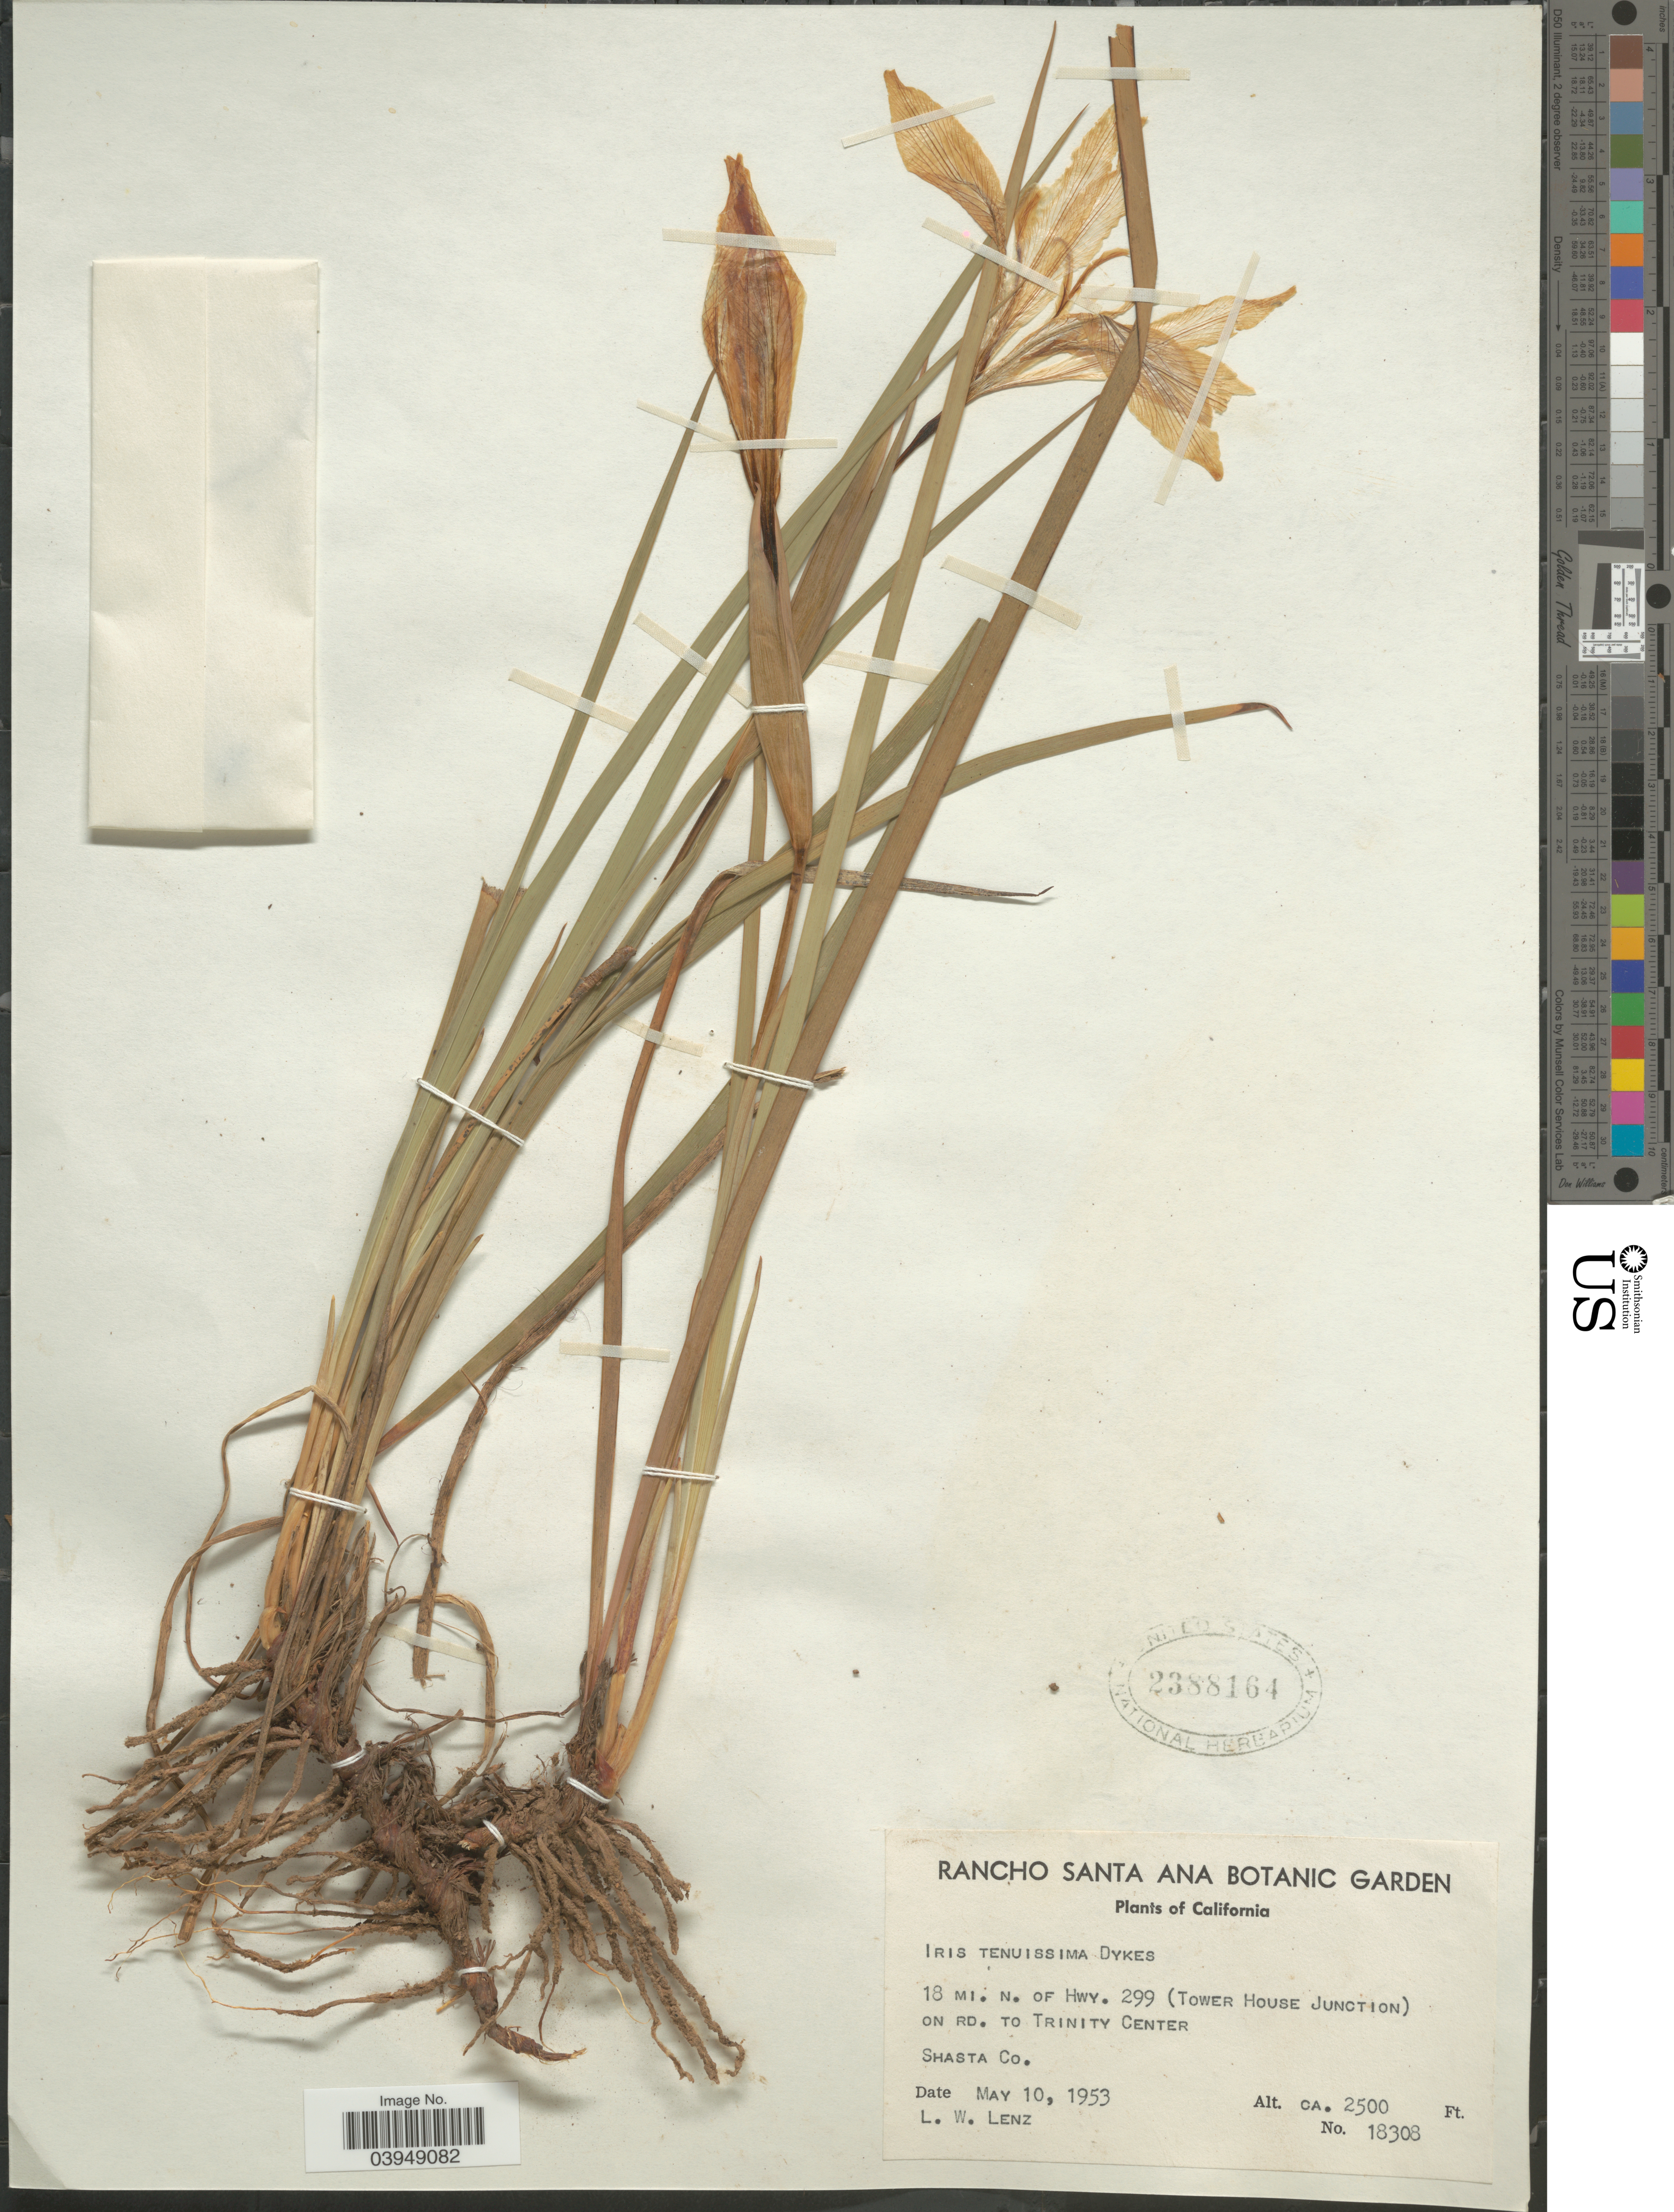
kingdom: Plantae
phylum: Tracheophyta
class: Liliopsida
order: Asparagales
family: Iridaceae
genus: Iris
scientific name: Iris tenuissima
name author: Dykes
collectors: L. Lenz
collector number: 18308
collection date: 1953-05-10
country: United States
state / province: California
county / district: Shasta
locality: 18 mi. n. of Hwy. 299 (Tower House Junction) on rd. to Trinity Center. Shasta Co.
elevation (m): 762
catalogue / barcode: US 2388164